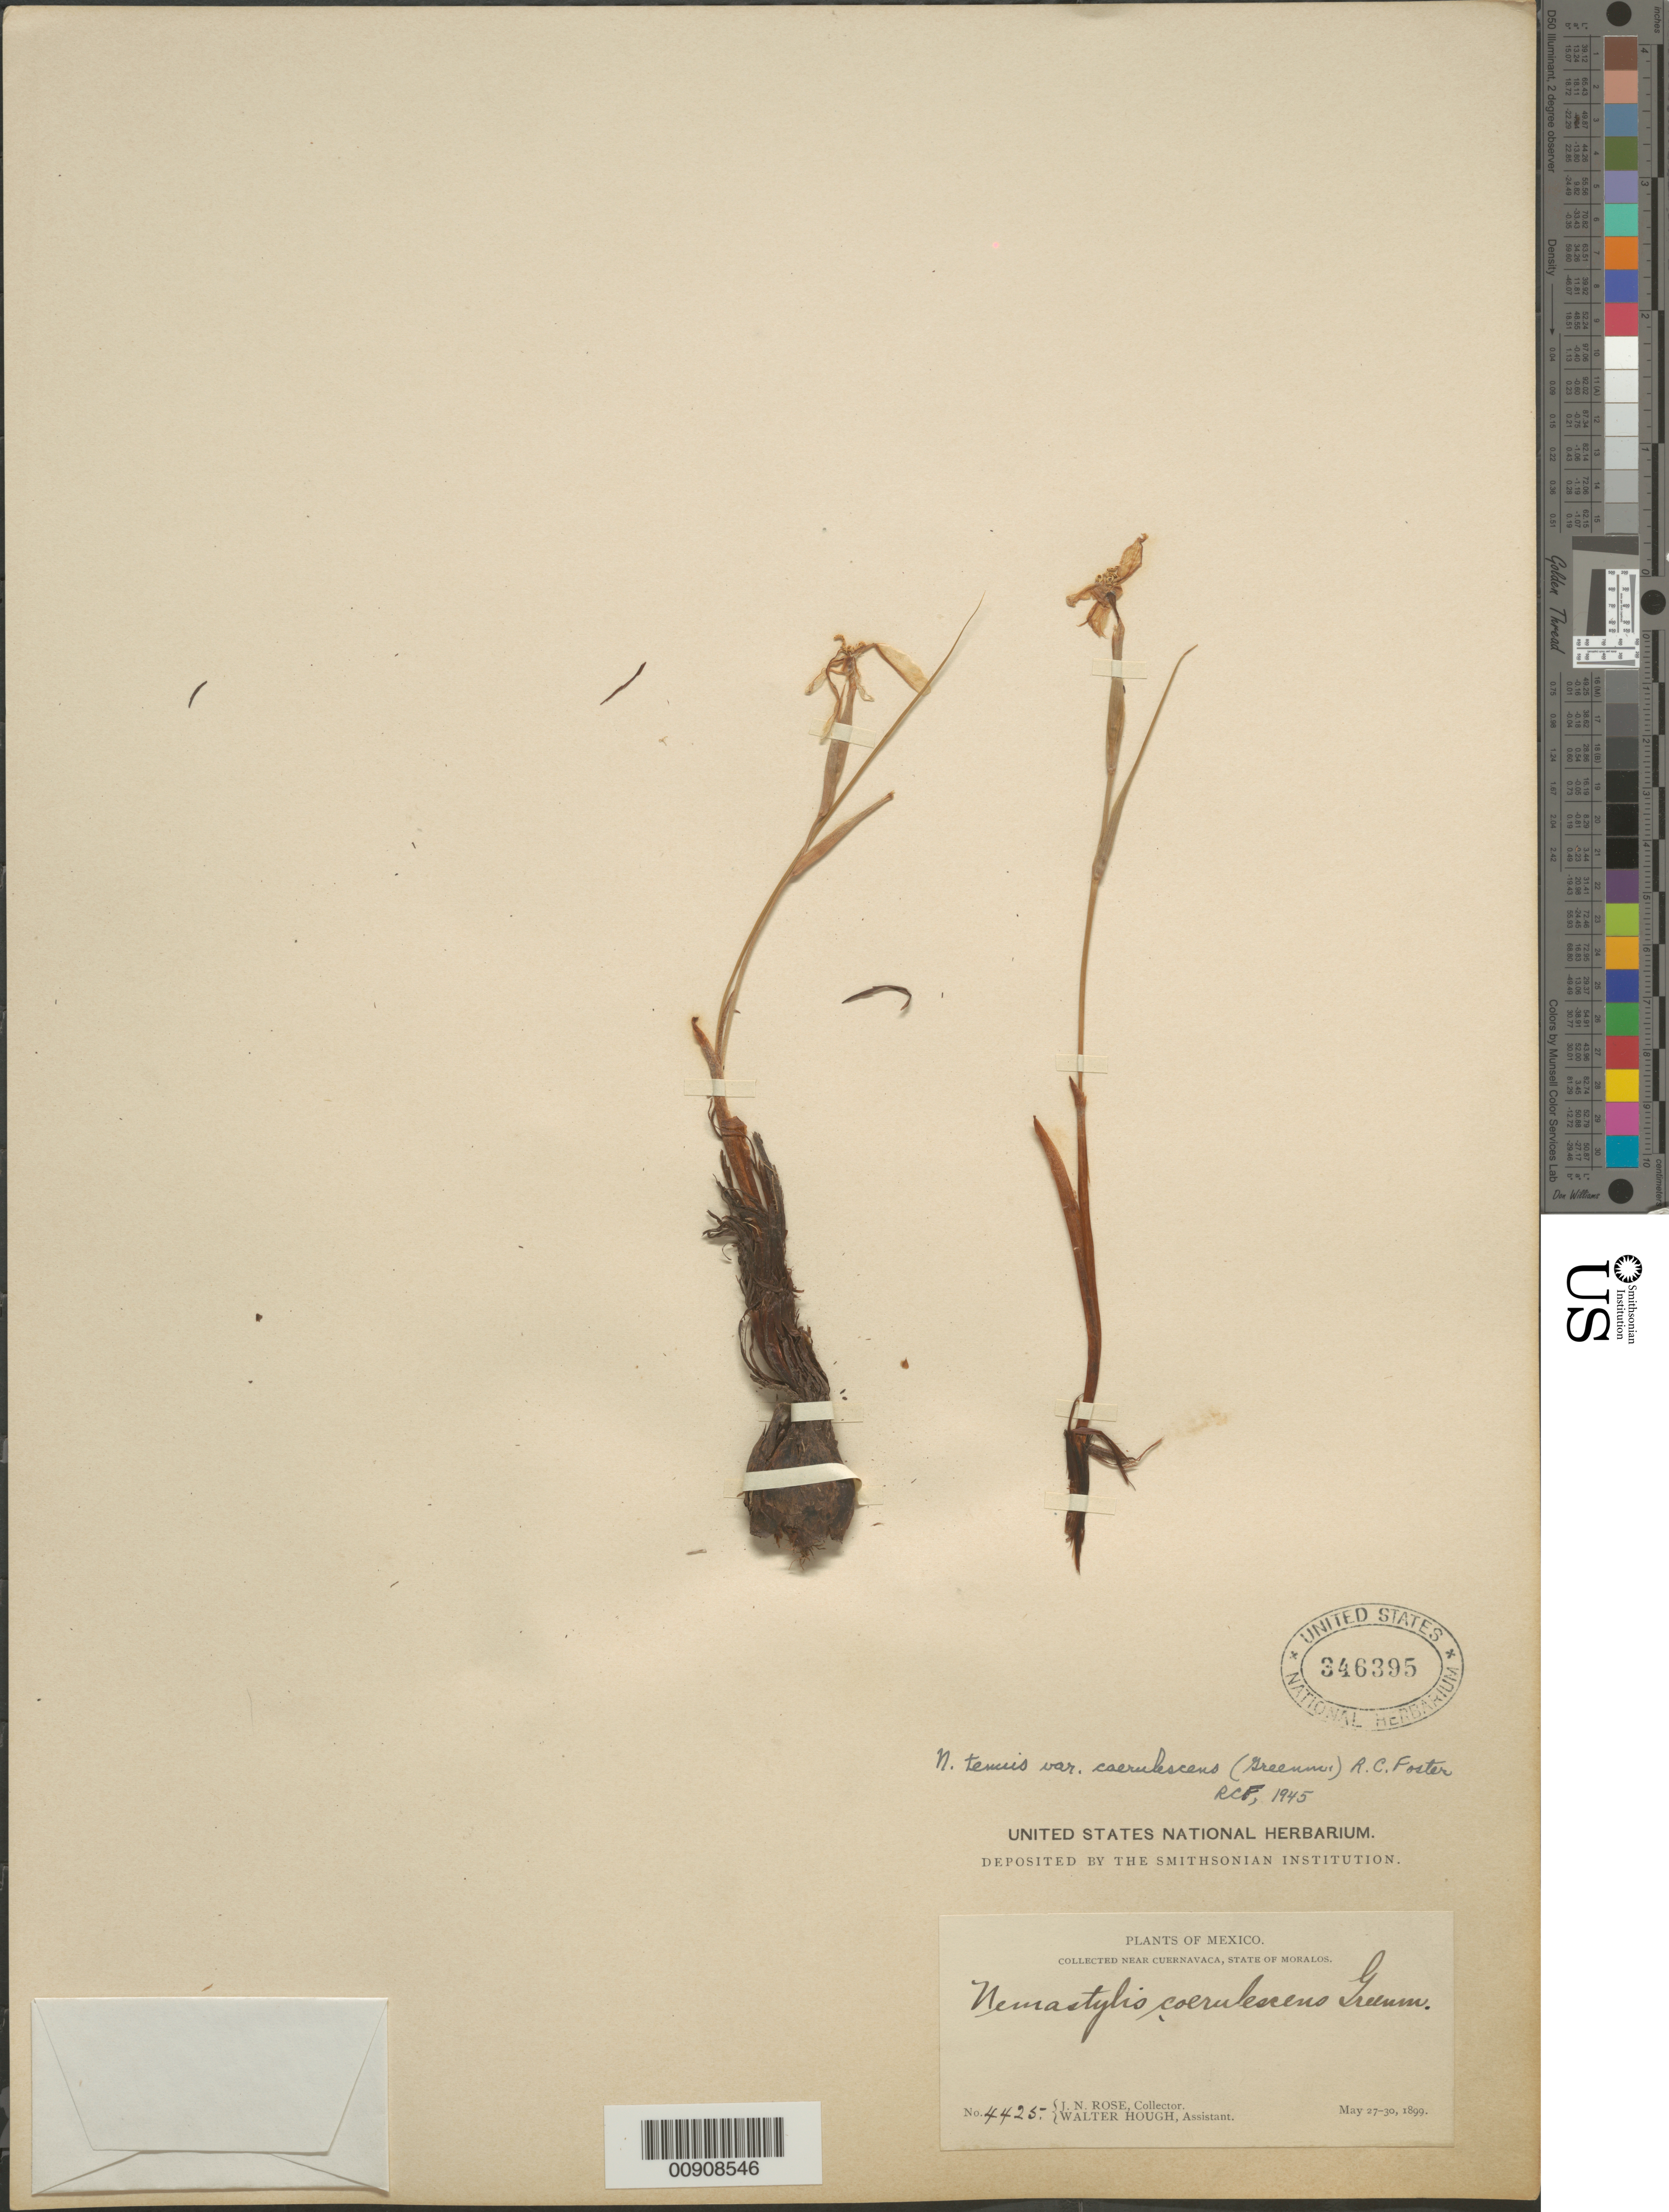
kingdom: Plantae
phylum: Tracheophyta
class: Liliopsida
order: Asparagales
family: Iridaceae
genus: Nemastylis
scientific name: Nemastylis tenuis var. caerulescens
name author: (Greenm.) R.C. Foster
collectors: J. N. Rose & W. Hough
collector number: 4425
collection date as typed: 27 May 1899 to 30 May 1899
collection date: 1899-05-27/1899-05-30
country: Mexico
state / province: Morelos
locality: Near Cuernavaca, State of Morelos.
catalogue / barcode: US 346395